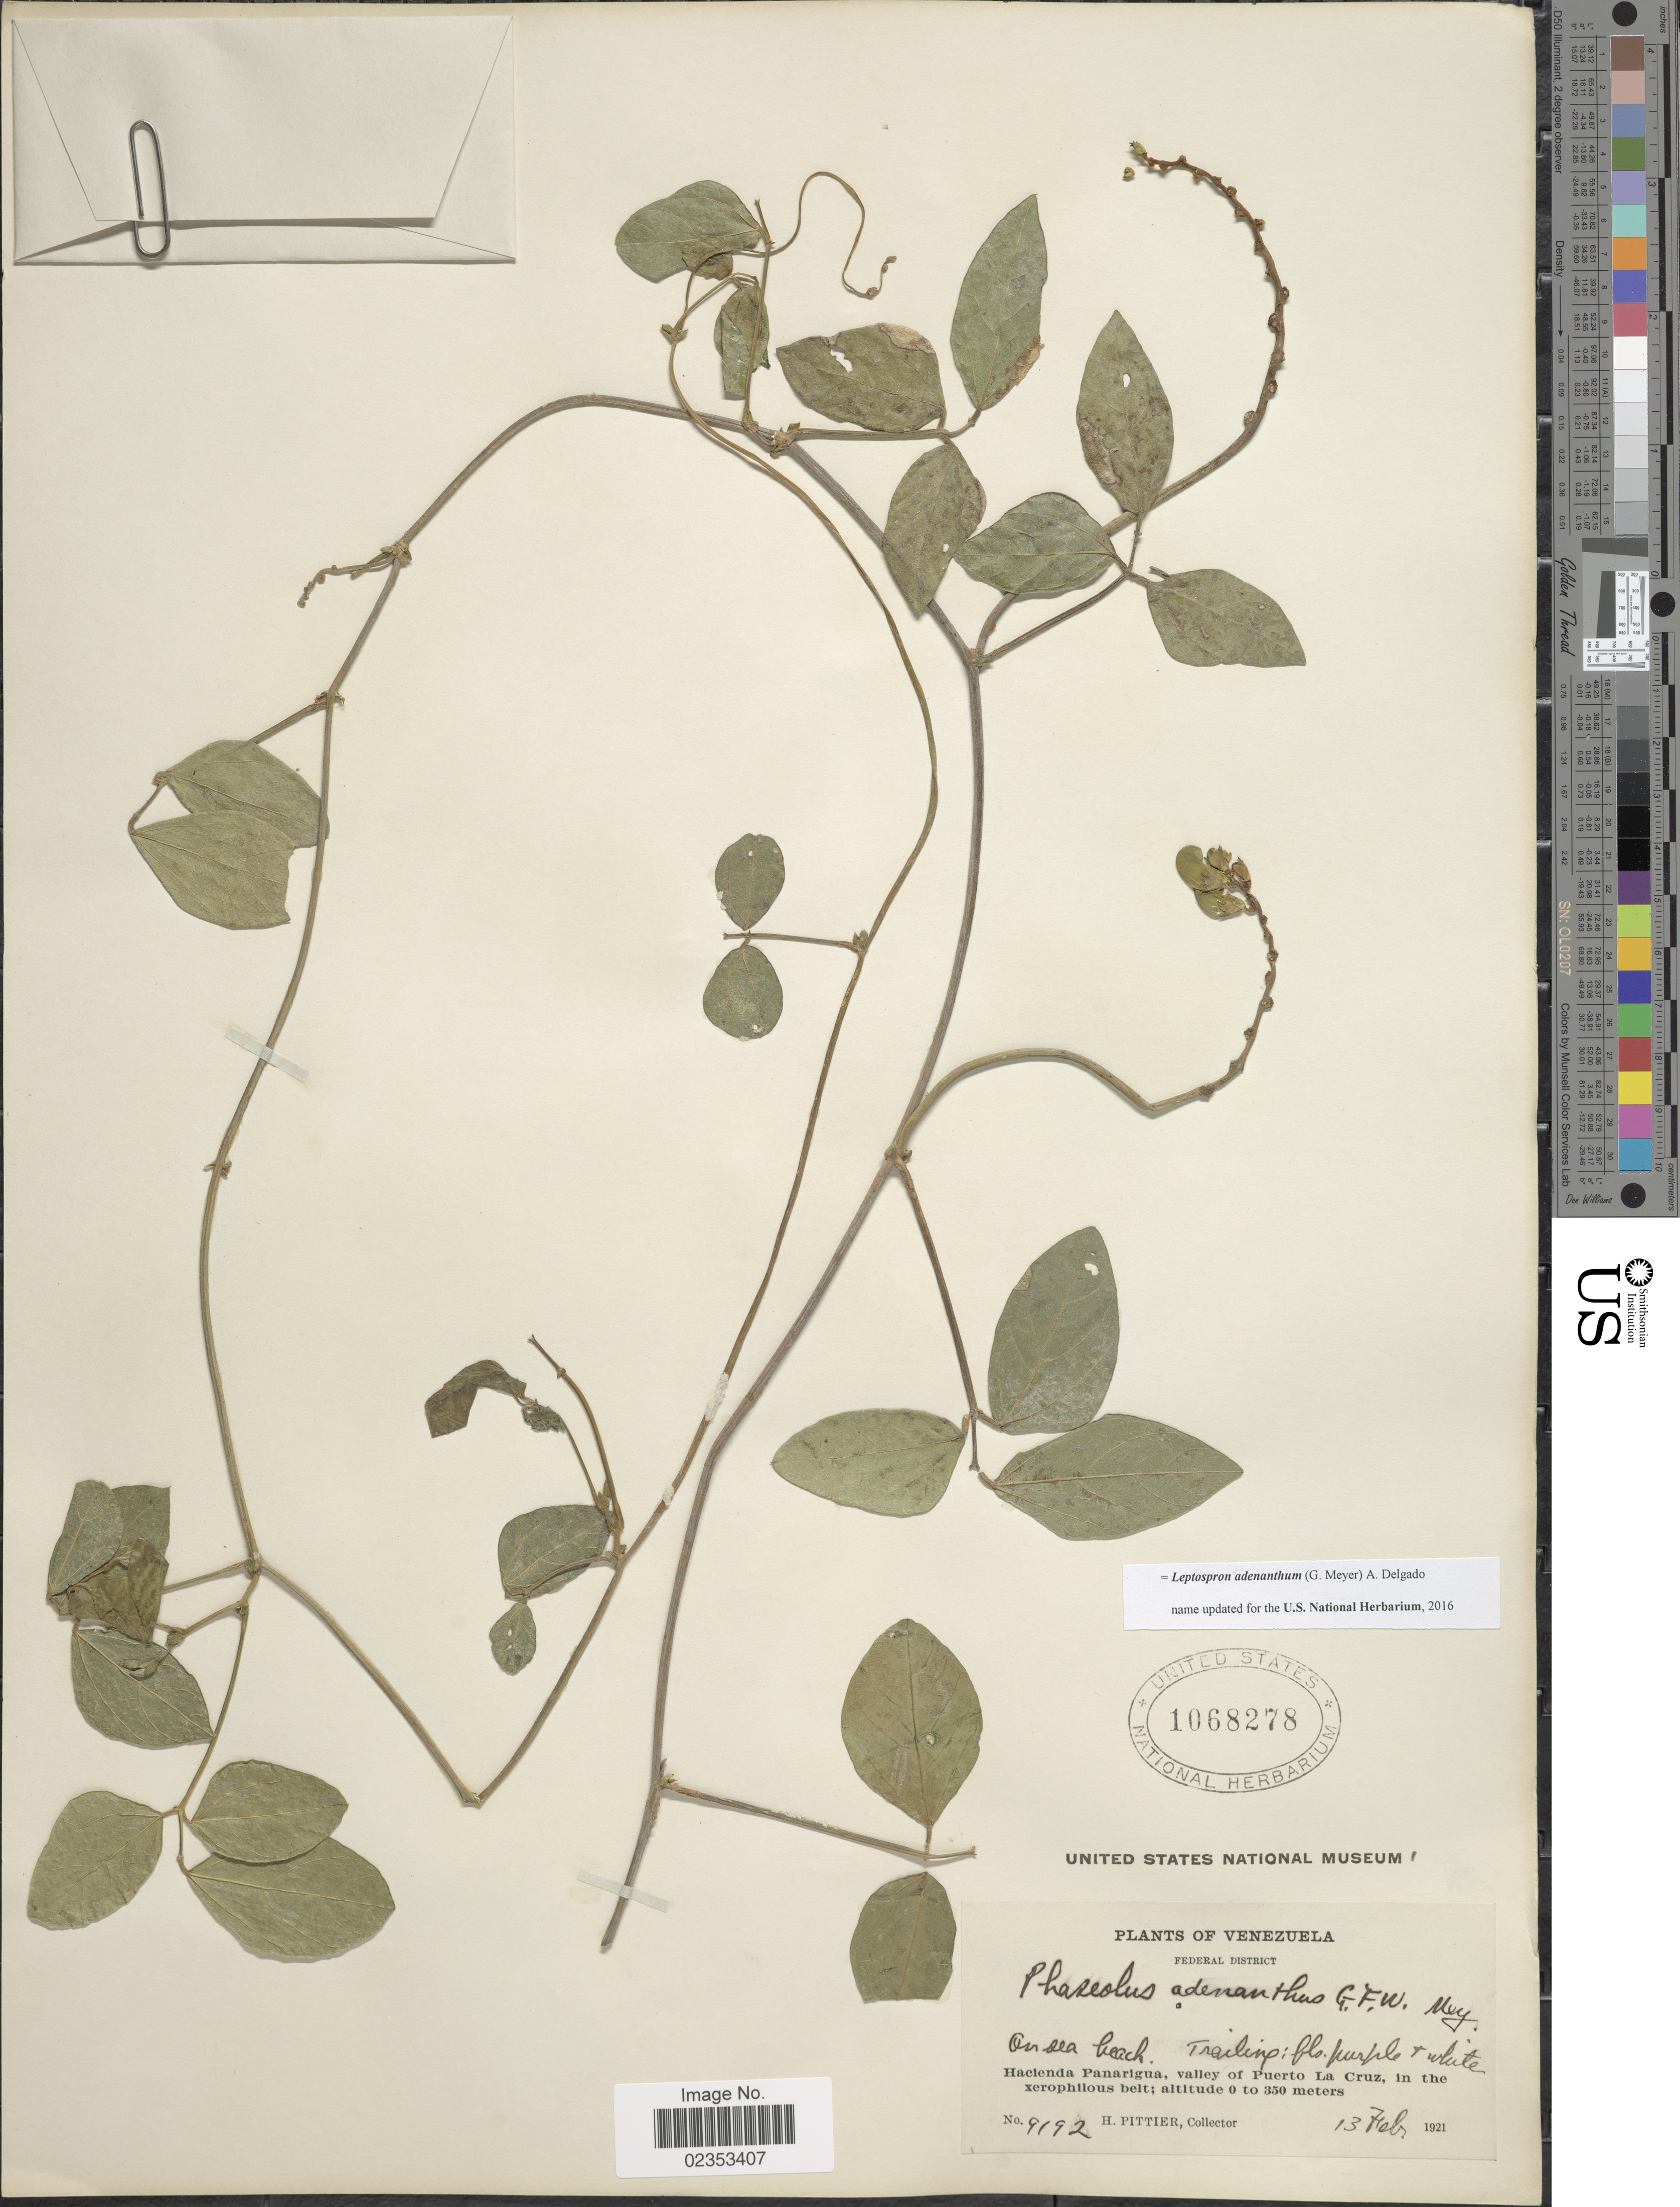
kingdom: Plantae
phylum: Tracheophyta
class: Magnoliopsida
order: Fabales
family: Fabaceae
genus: Leptospron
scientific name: Leptospron adenanthum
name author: (G. Mey.) A. Delgado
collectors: H. F. Pittier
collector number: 9192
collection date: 1921-02-13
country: Venezuela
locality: Federal District, on sea beach, Trailing, Hacienda Panarigua, valley of Puerto La Cruz, in the xerophilous belt.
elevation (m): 0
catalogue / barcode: US 1068278